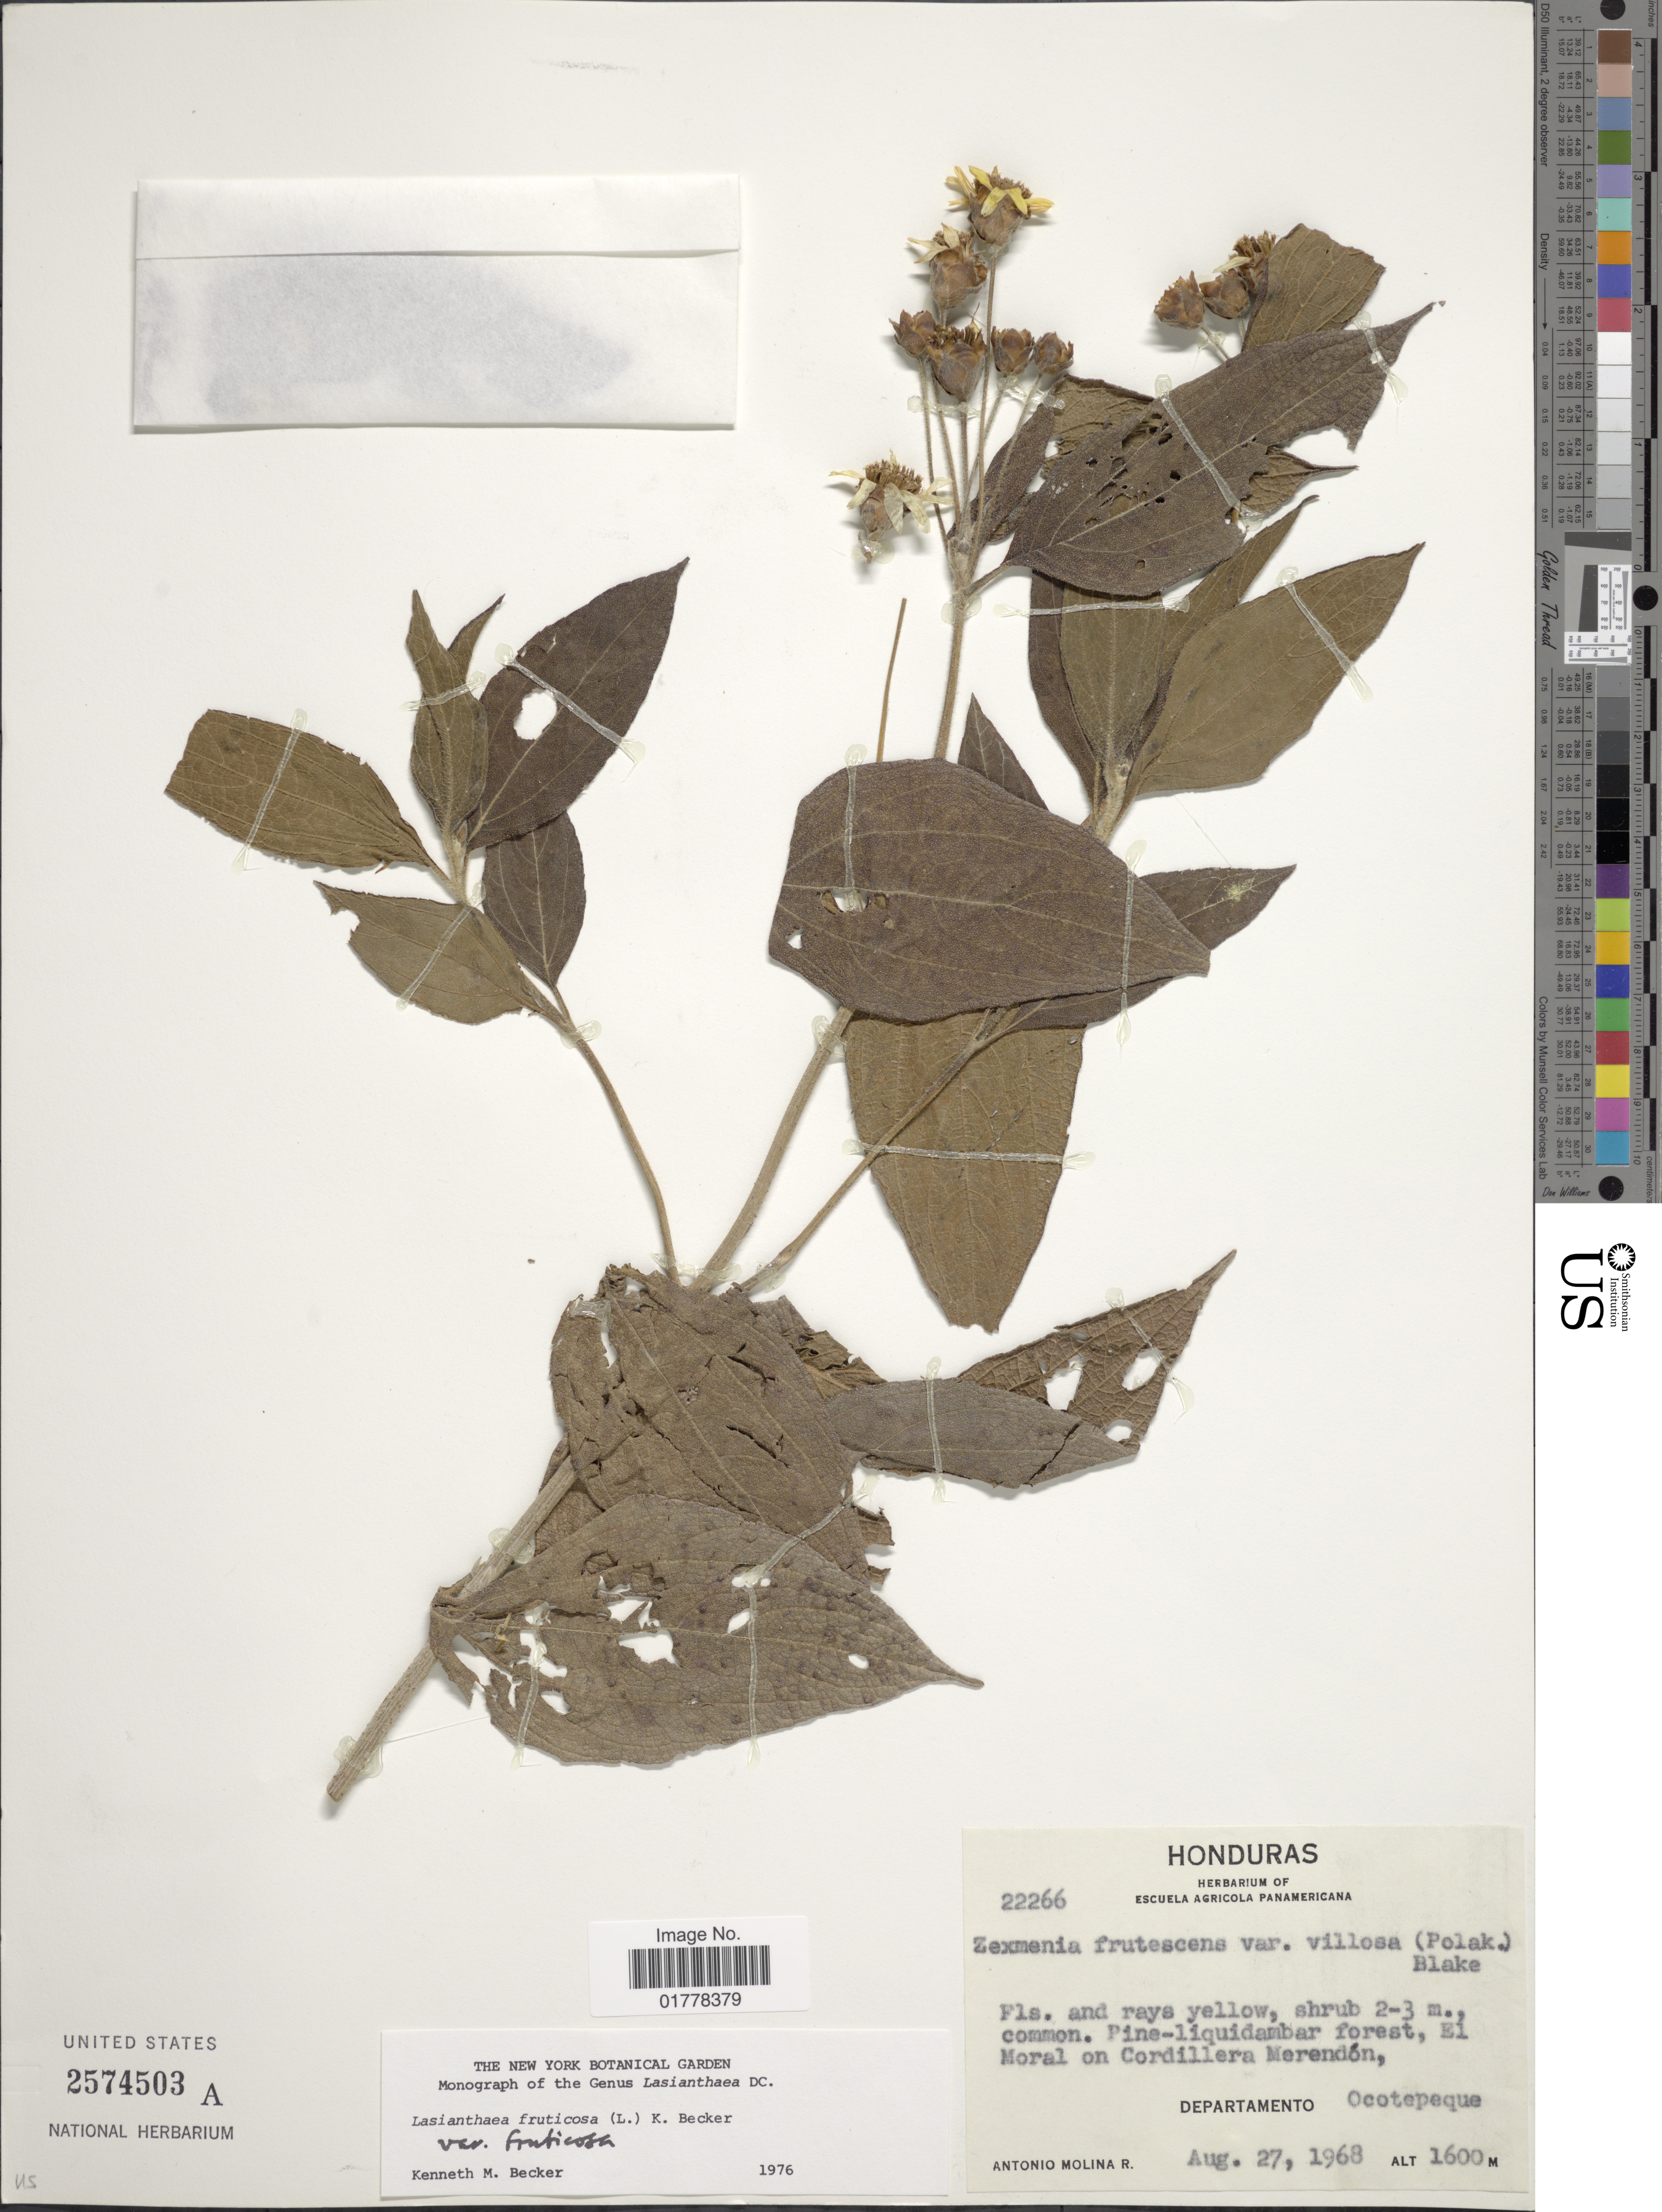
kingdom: Plantae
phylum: Tracheophyta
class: Magnoliopsida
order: Asterales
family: Asteraceae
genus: Lasianthaea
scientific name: Lasianthaea fruticosa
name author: (L.) K.M. Becker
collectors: A. Molina R.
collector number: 22266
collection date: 1968-08-27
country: Honduras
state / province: Ocotepeque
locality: El Moral on Cordillera Merendón, Departamento Ocotepeque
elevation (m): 1600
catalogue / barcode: US 2574503A